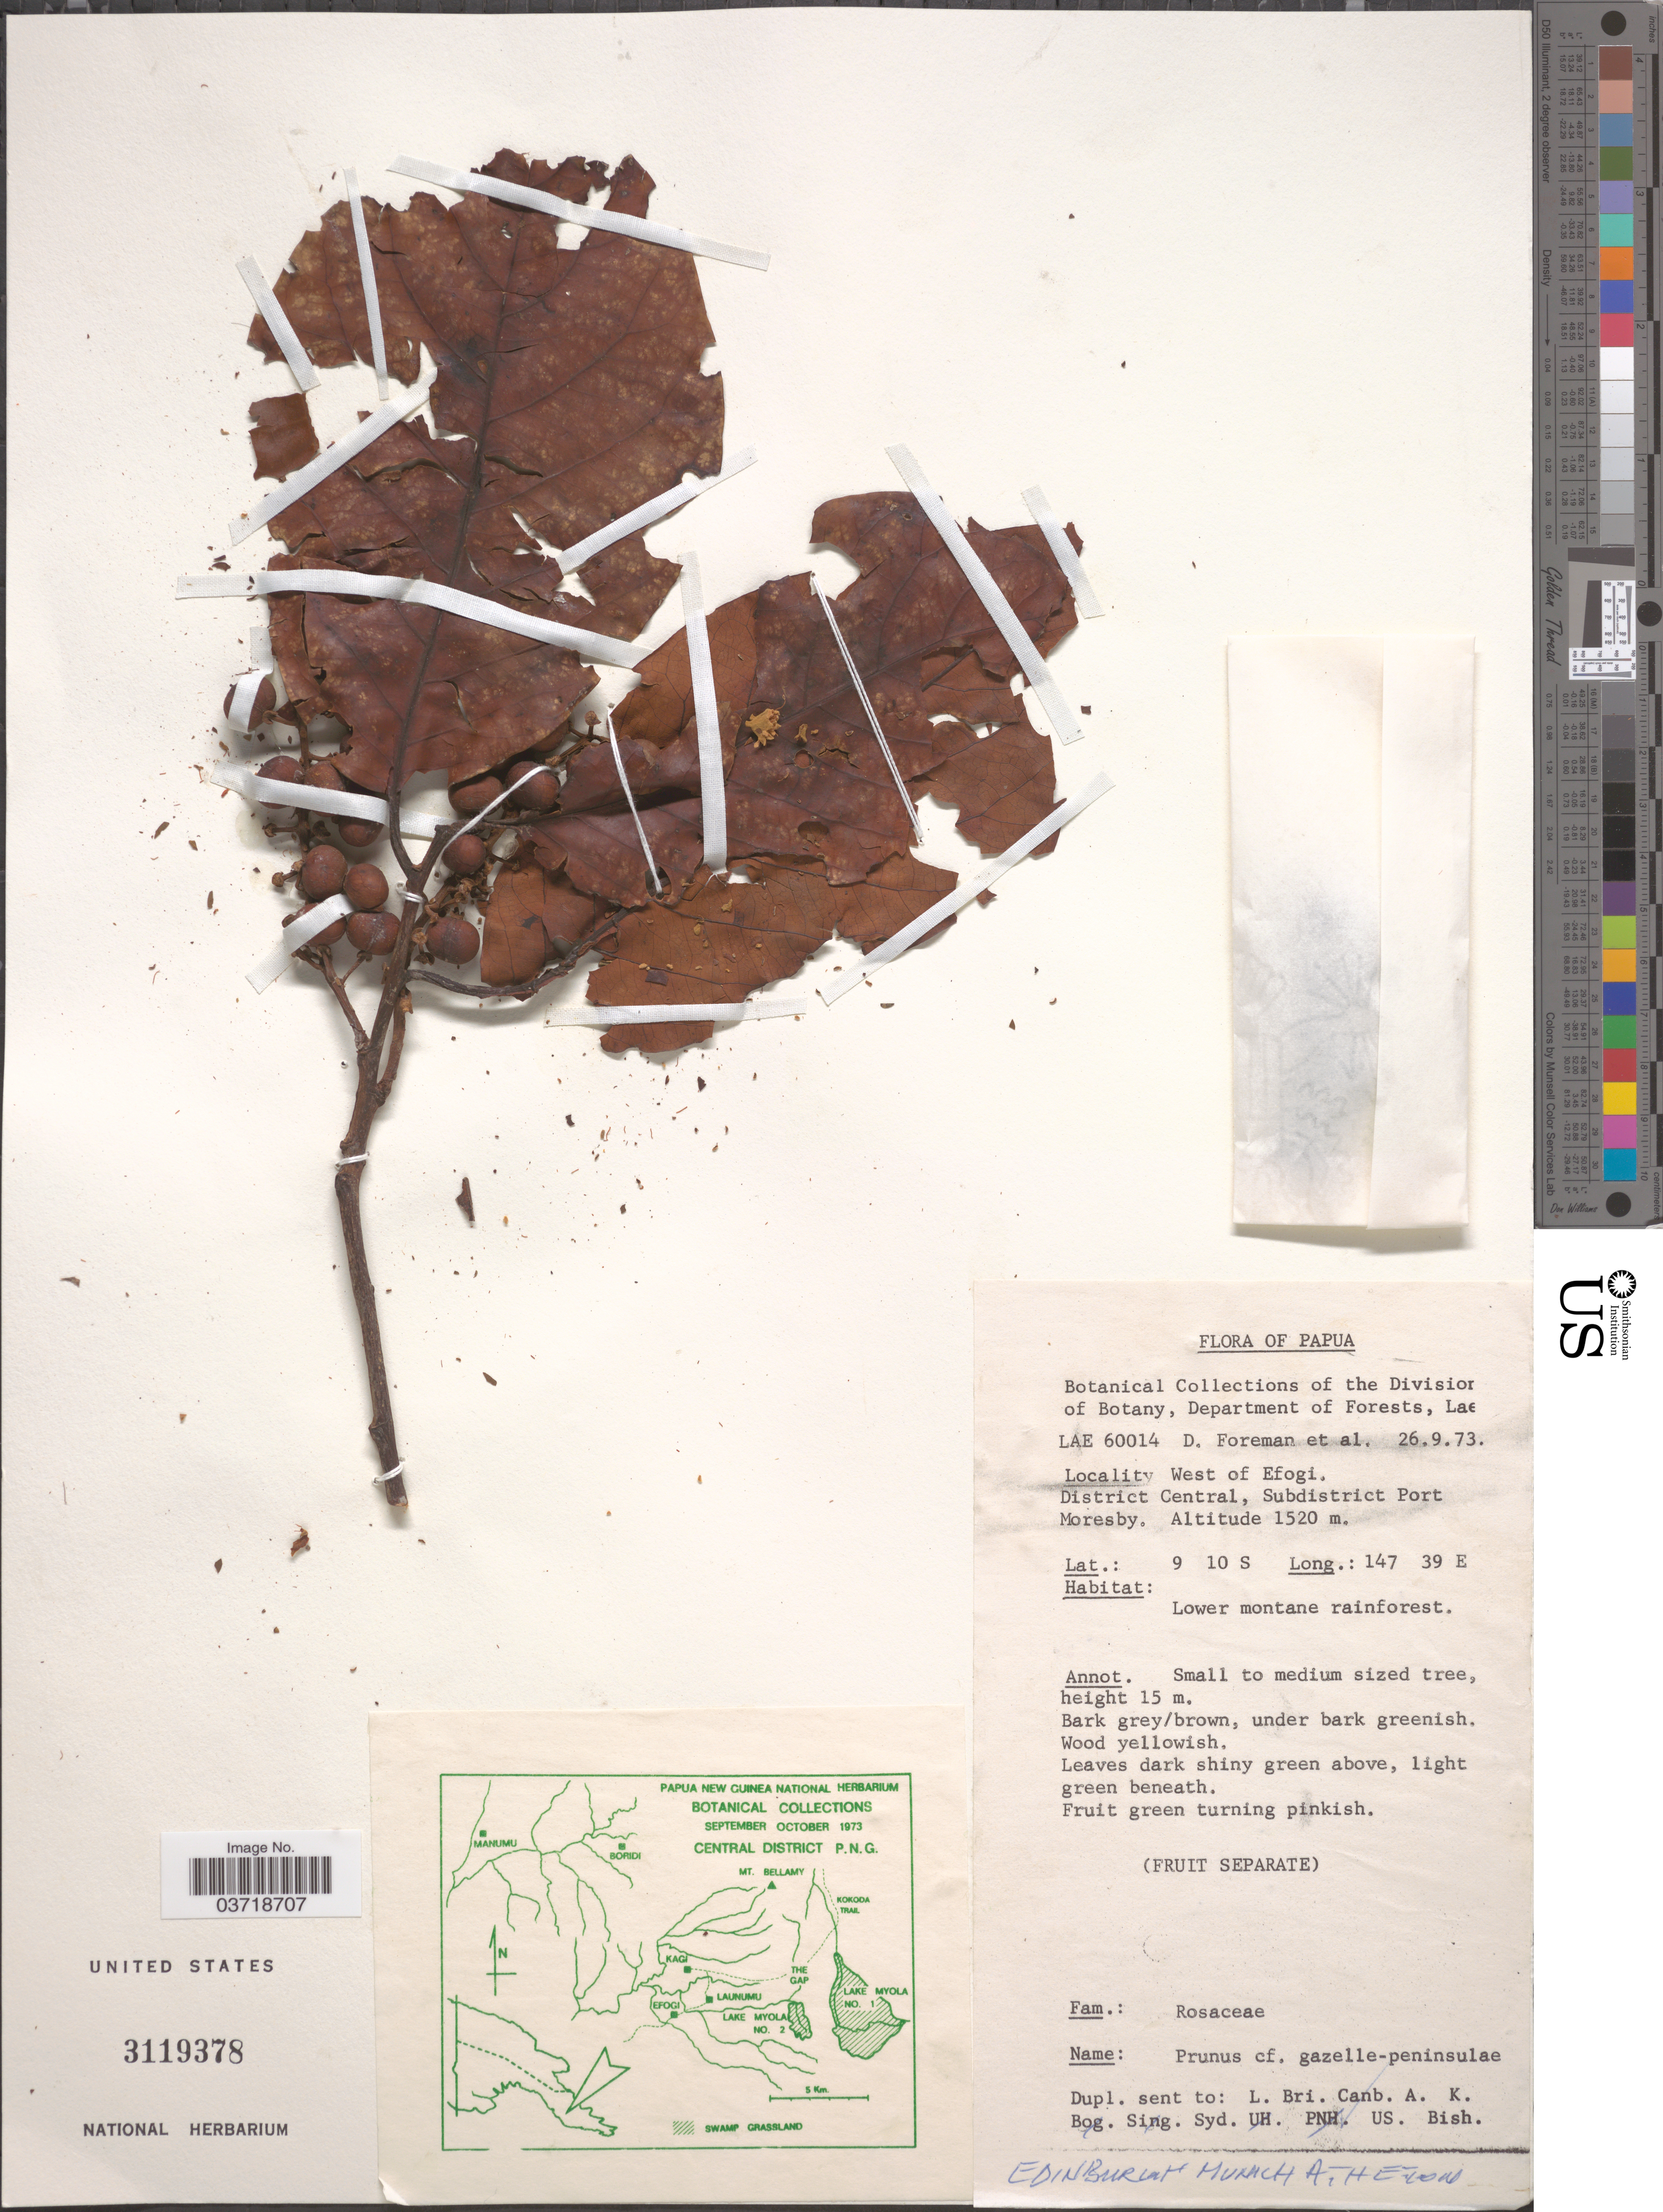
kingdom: Plantae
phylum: Tracheophyta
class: Magnoliopsida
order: Rosales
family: Rosaceae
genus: Prunus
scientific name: Prunus gazelle-peninsulae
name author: (Kaneh. & Hatus.) Kalkman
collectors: D. Foreman & et al.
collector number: LAE 60014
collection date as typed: Transcribed d/m/y: 26/9/73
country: Papua New Guinea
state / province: Central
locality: Papua. West of Efogi. District Central, Subdistrict Port Moresby.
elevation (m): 1520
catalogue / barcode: US 3119378